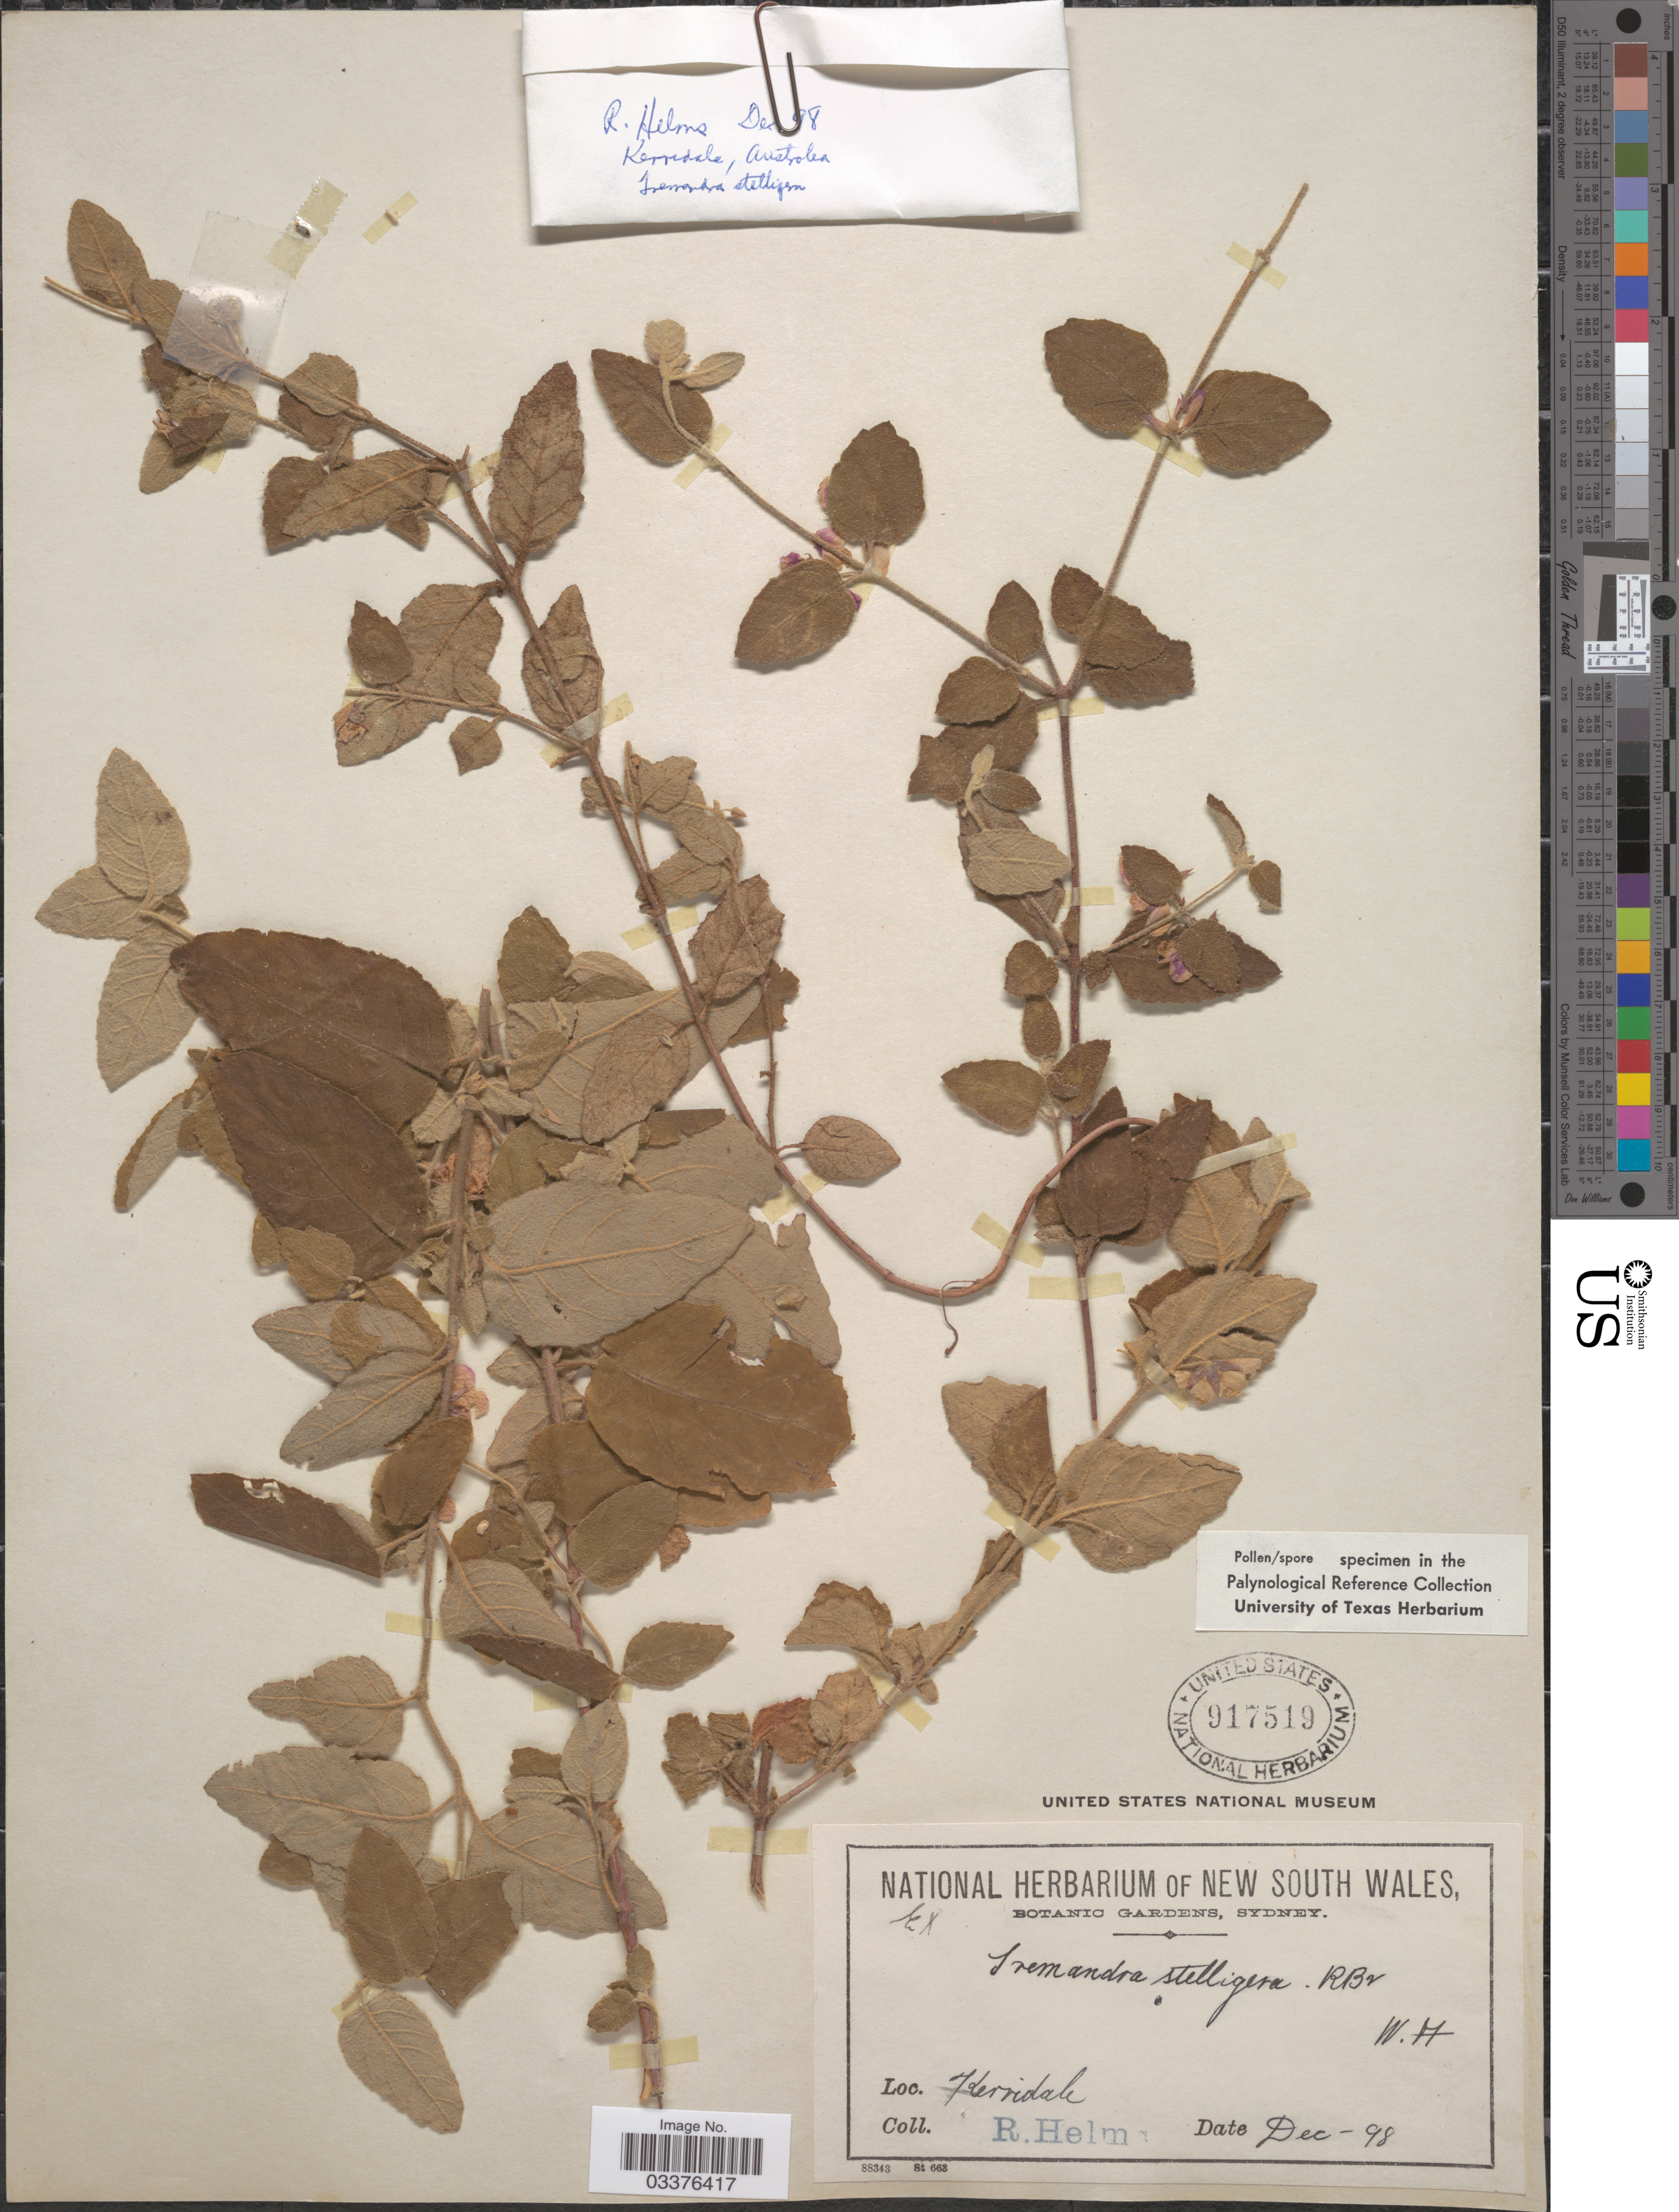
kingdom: Plantae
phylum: Tracheophyta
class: Magnoliopsida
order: Oxalidales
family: Elaeocarpaceae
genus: Tremandra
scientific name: Tremandra stelligera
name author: R. Br. ex DC.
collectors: R. Helm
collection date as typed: Transcribed d/m/y: /12/98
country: Australia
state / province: Western Australia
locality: Kerrisdale.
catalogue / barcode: US 917519